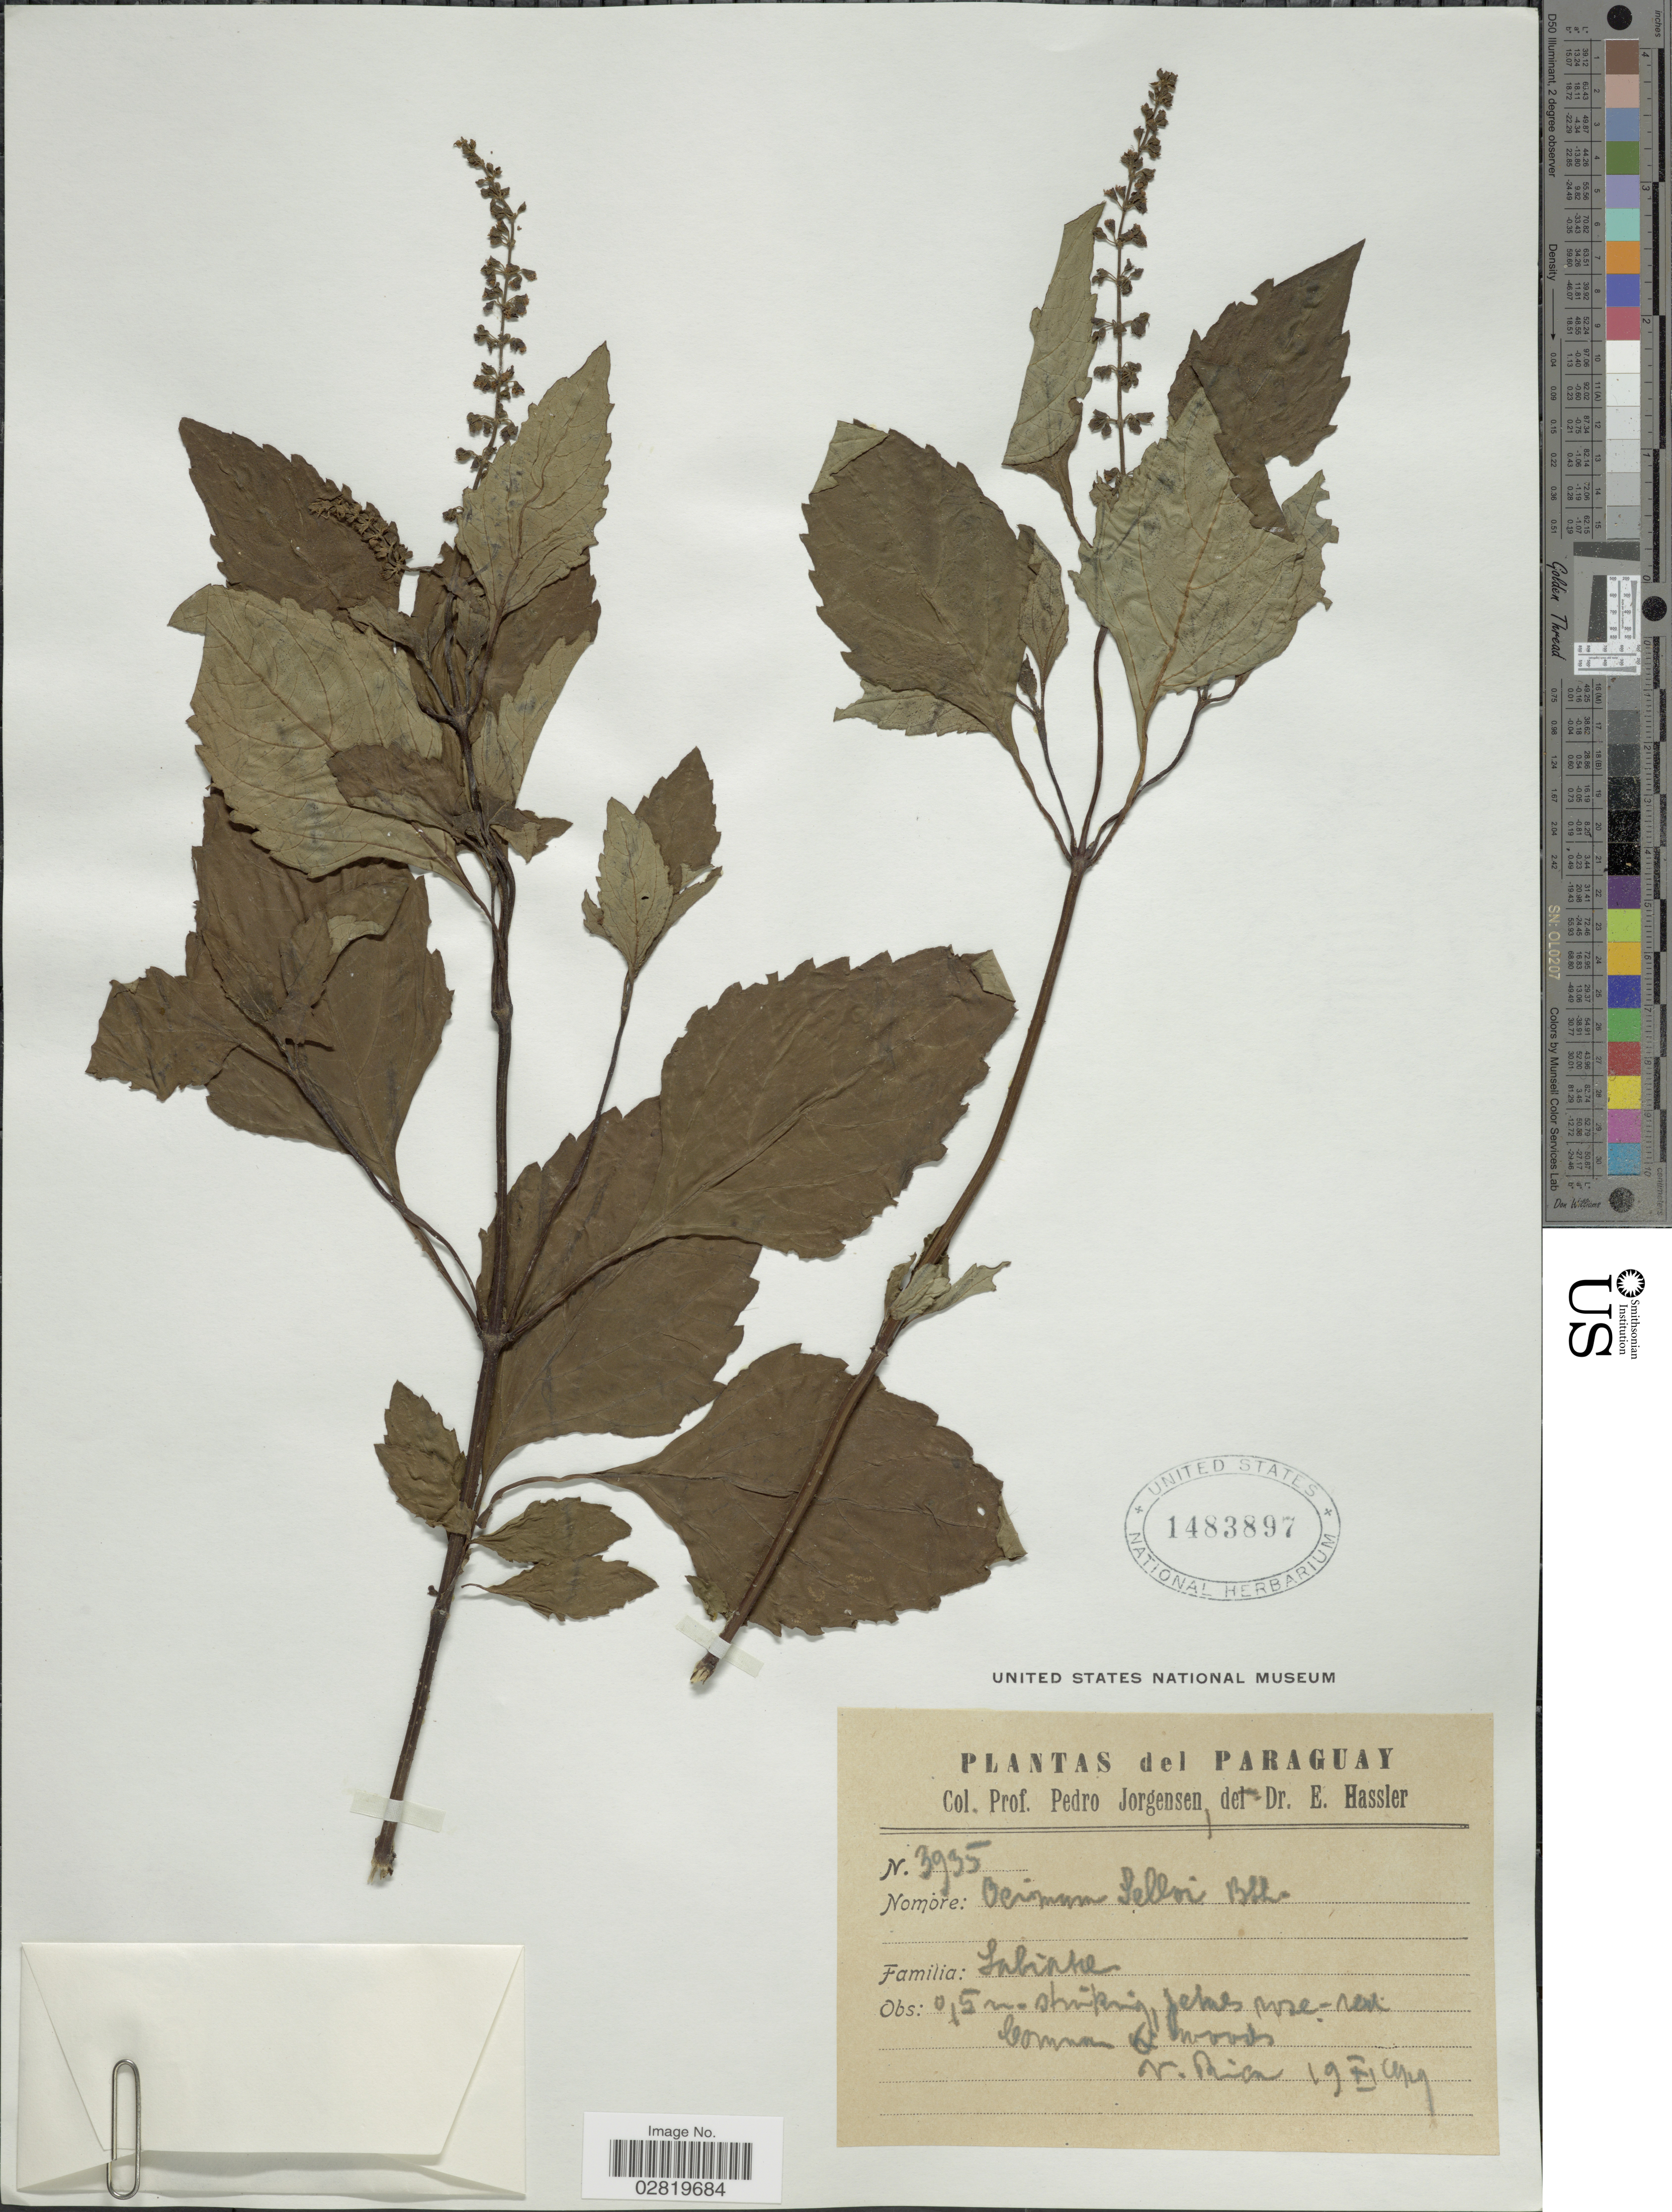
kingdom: Plantae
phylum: Tracheophyta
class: Magnoliopsida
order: Lamiales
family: Lamiaceae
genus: Ocimum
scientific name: Ocimum selloi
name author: Benth.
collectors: P. Jörgensen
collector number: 3935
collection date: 1929-11-19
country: Paraguay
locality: V. Rian [interpreted].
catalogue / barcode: US 1483897